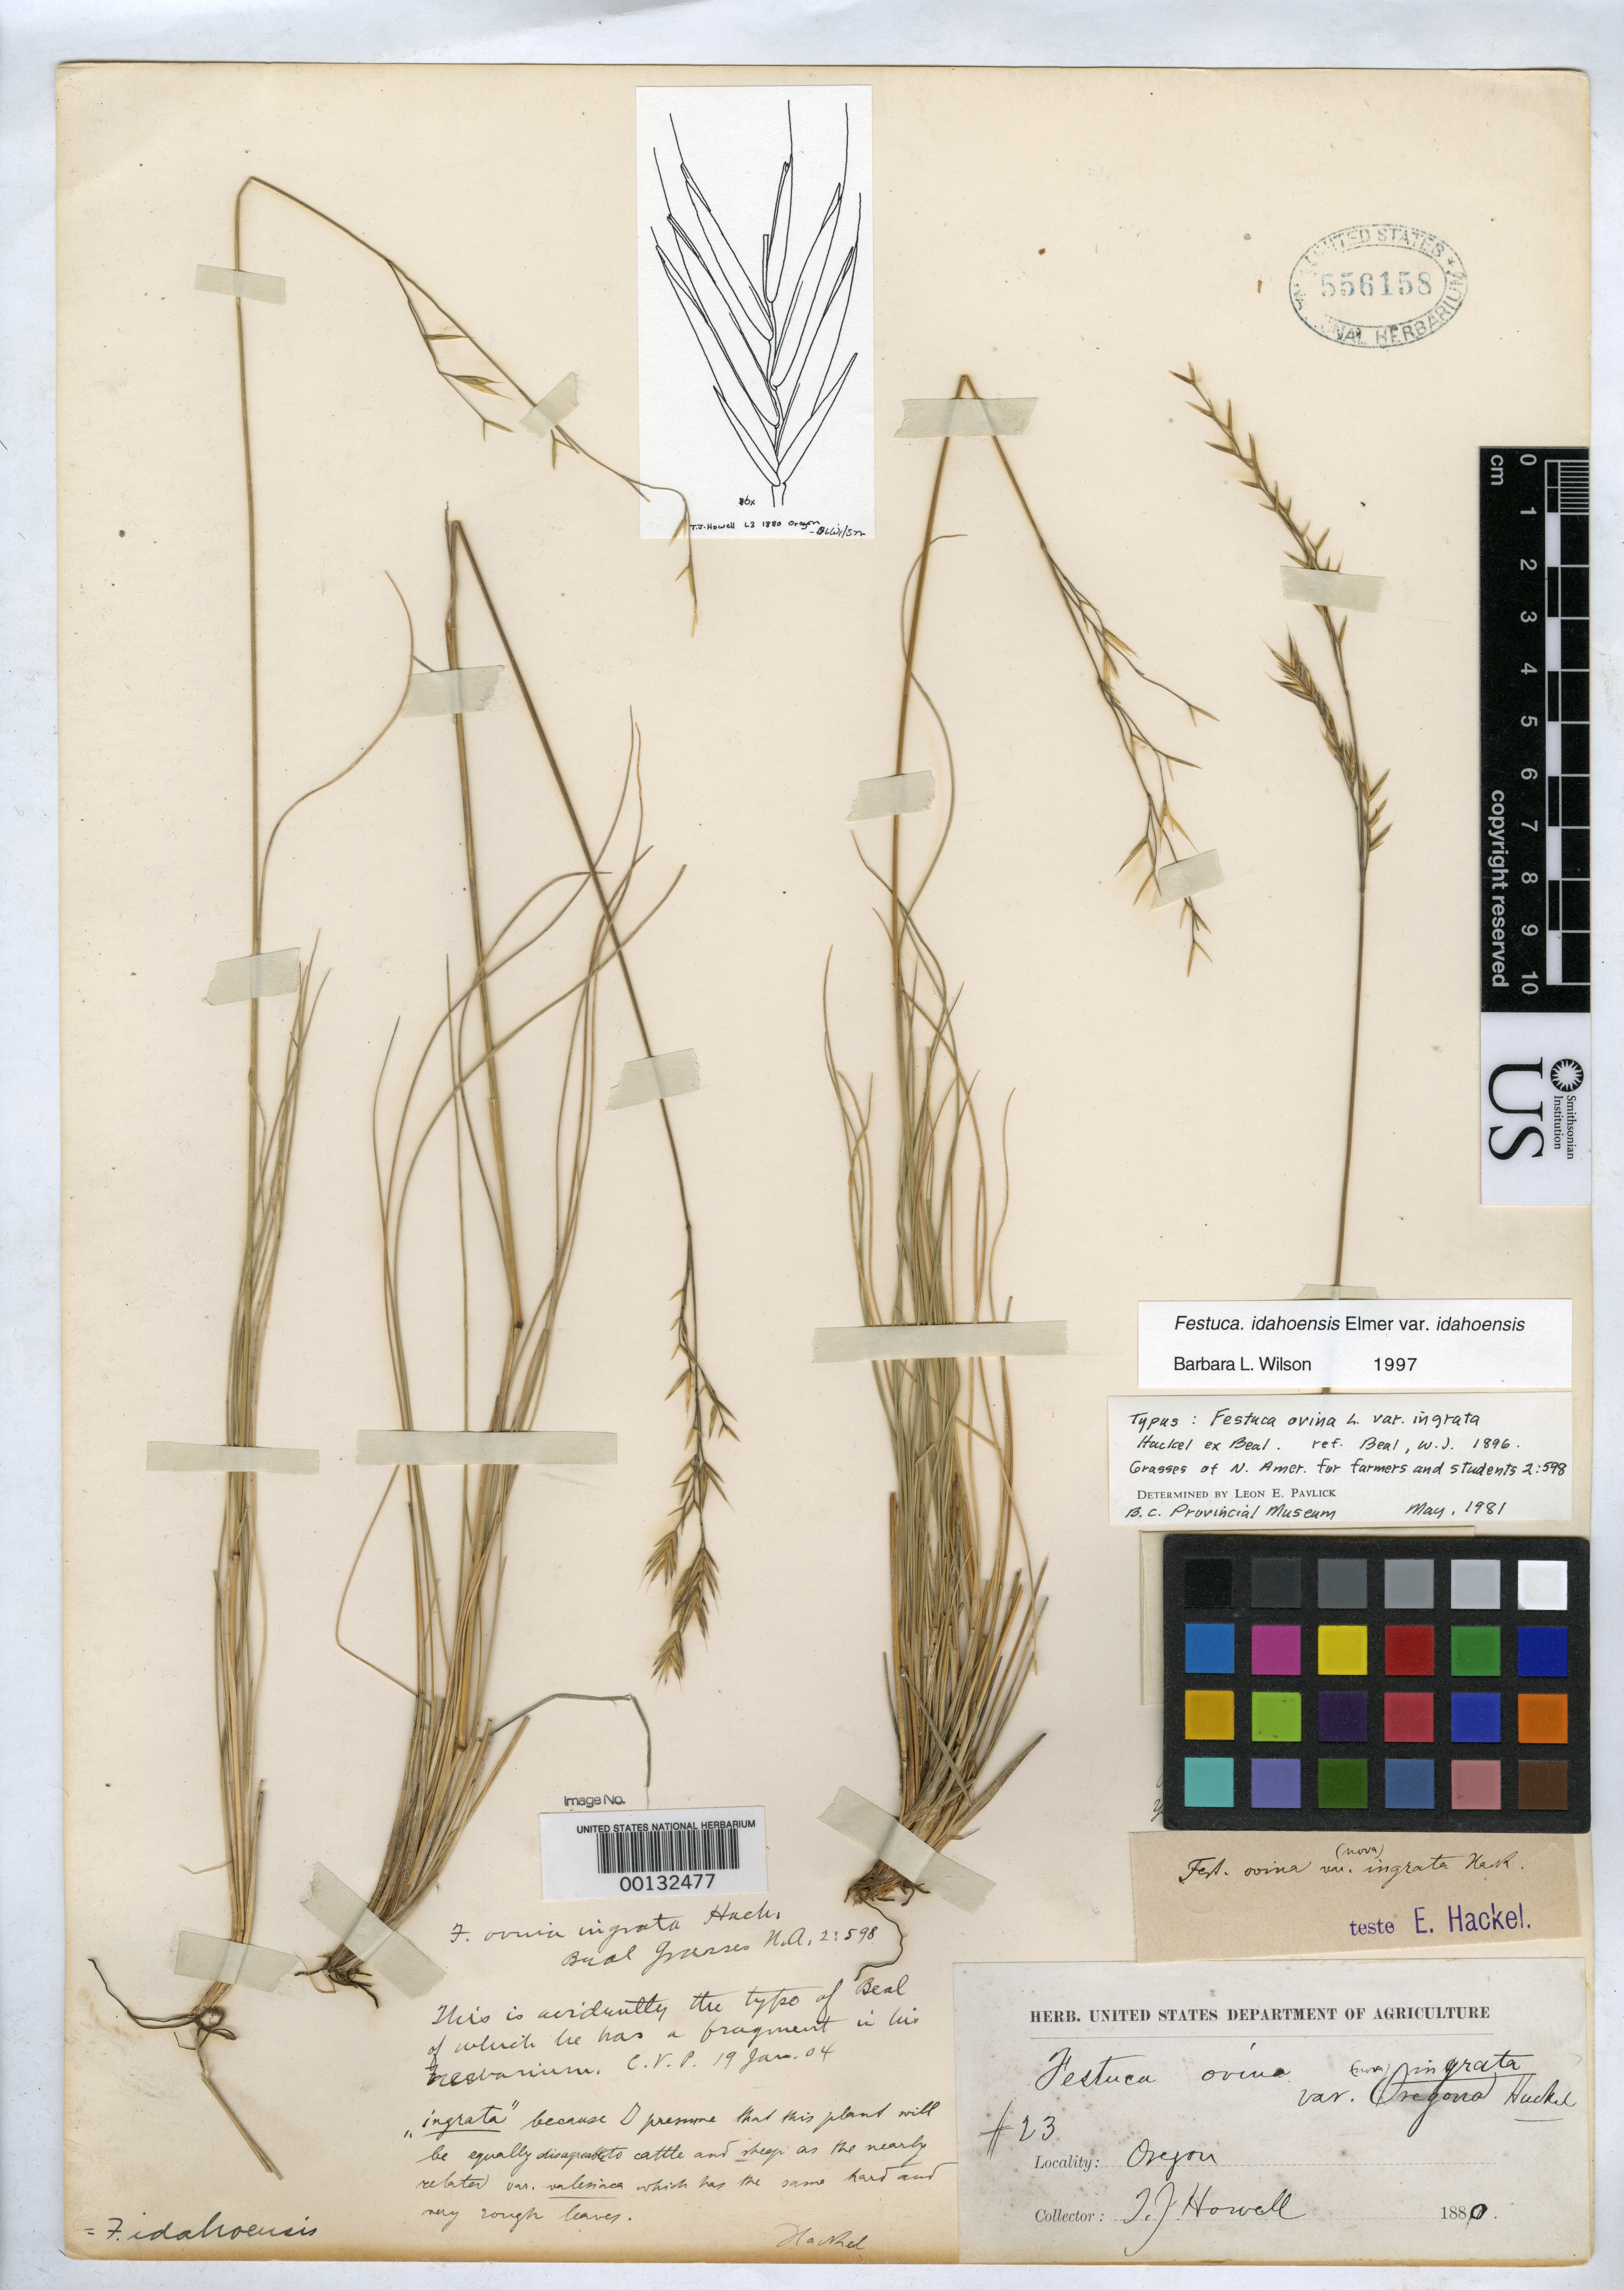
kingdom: Plantae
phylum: Tracheophyta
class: Liliopsida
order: Poales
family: Poaceae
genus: Festuca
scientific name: Festuca ovina var. ingrata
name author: Hack. ex W.J. Beal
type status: Isotype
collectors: F. J. Howell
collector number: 23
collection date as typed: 1880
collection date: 1880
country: United States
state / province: Oregon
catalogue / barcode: US 556158